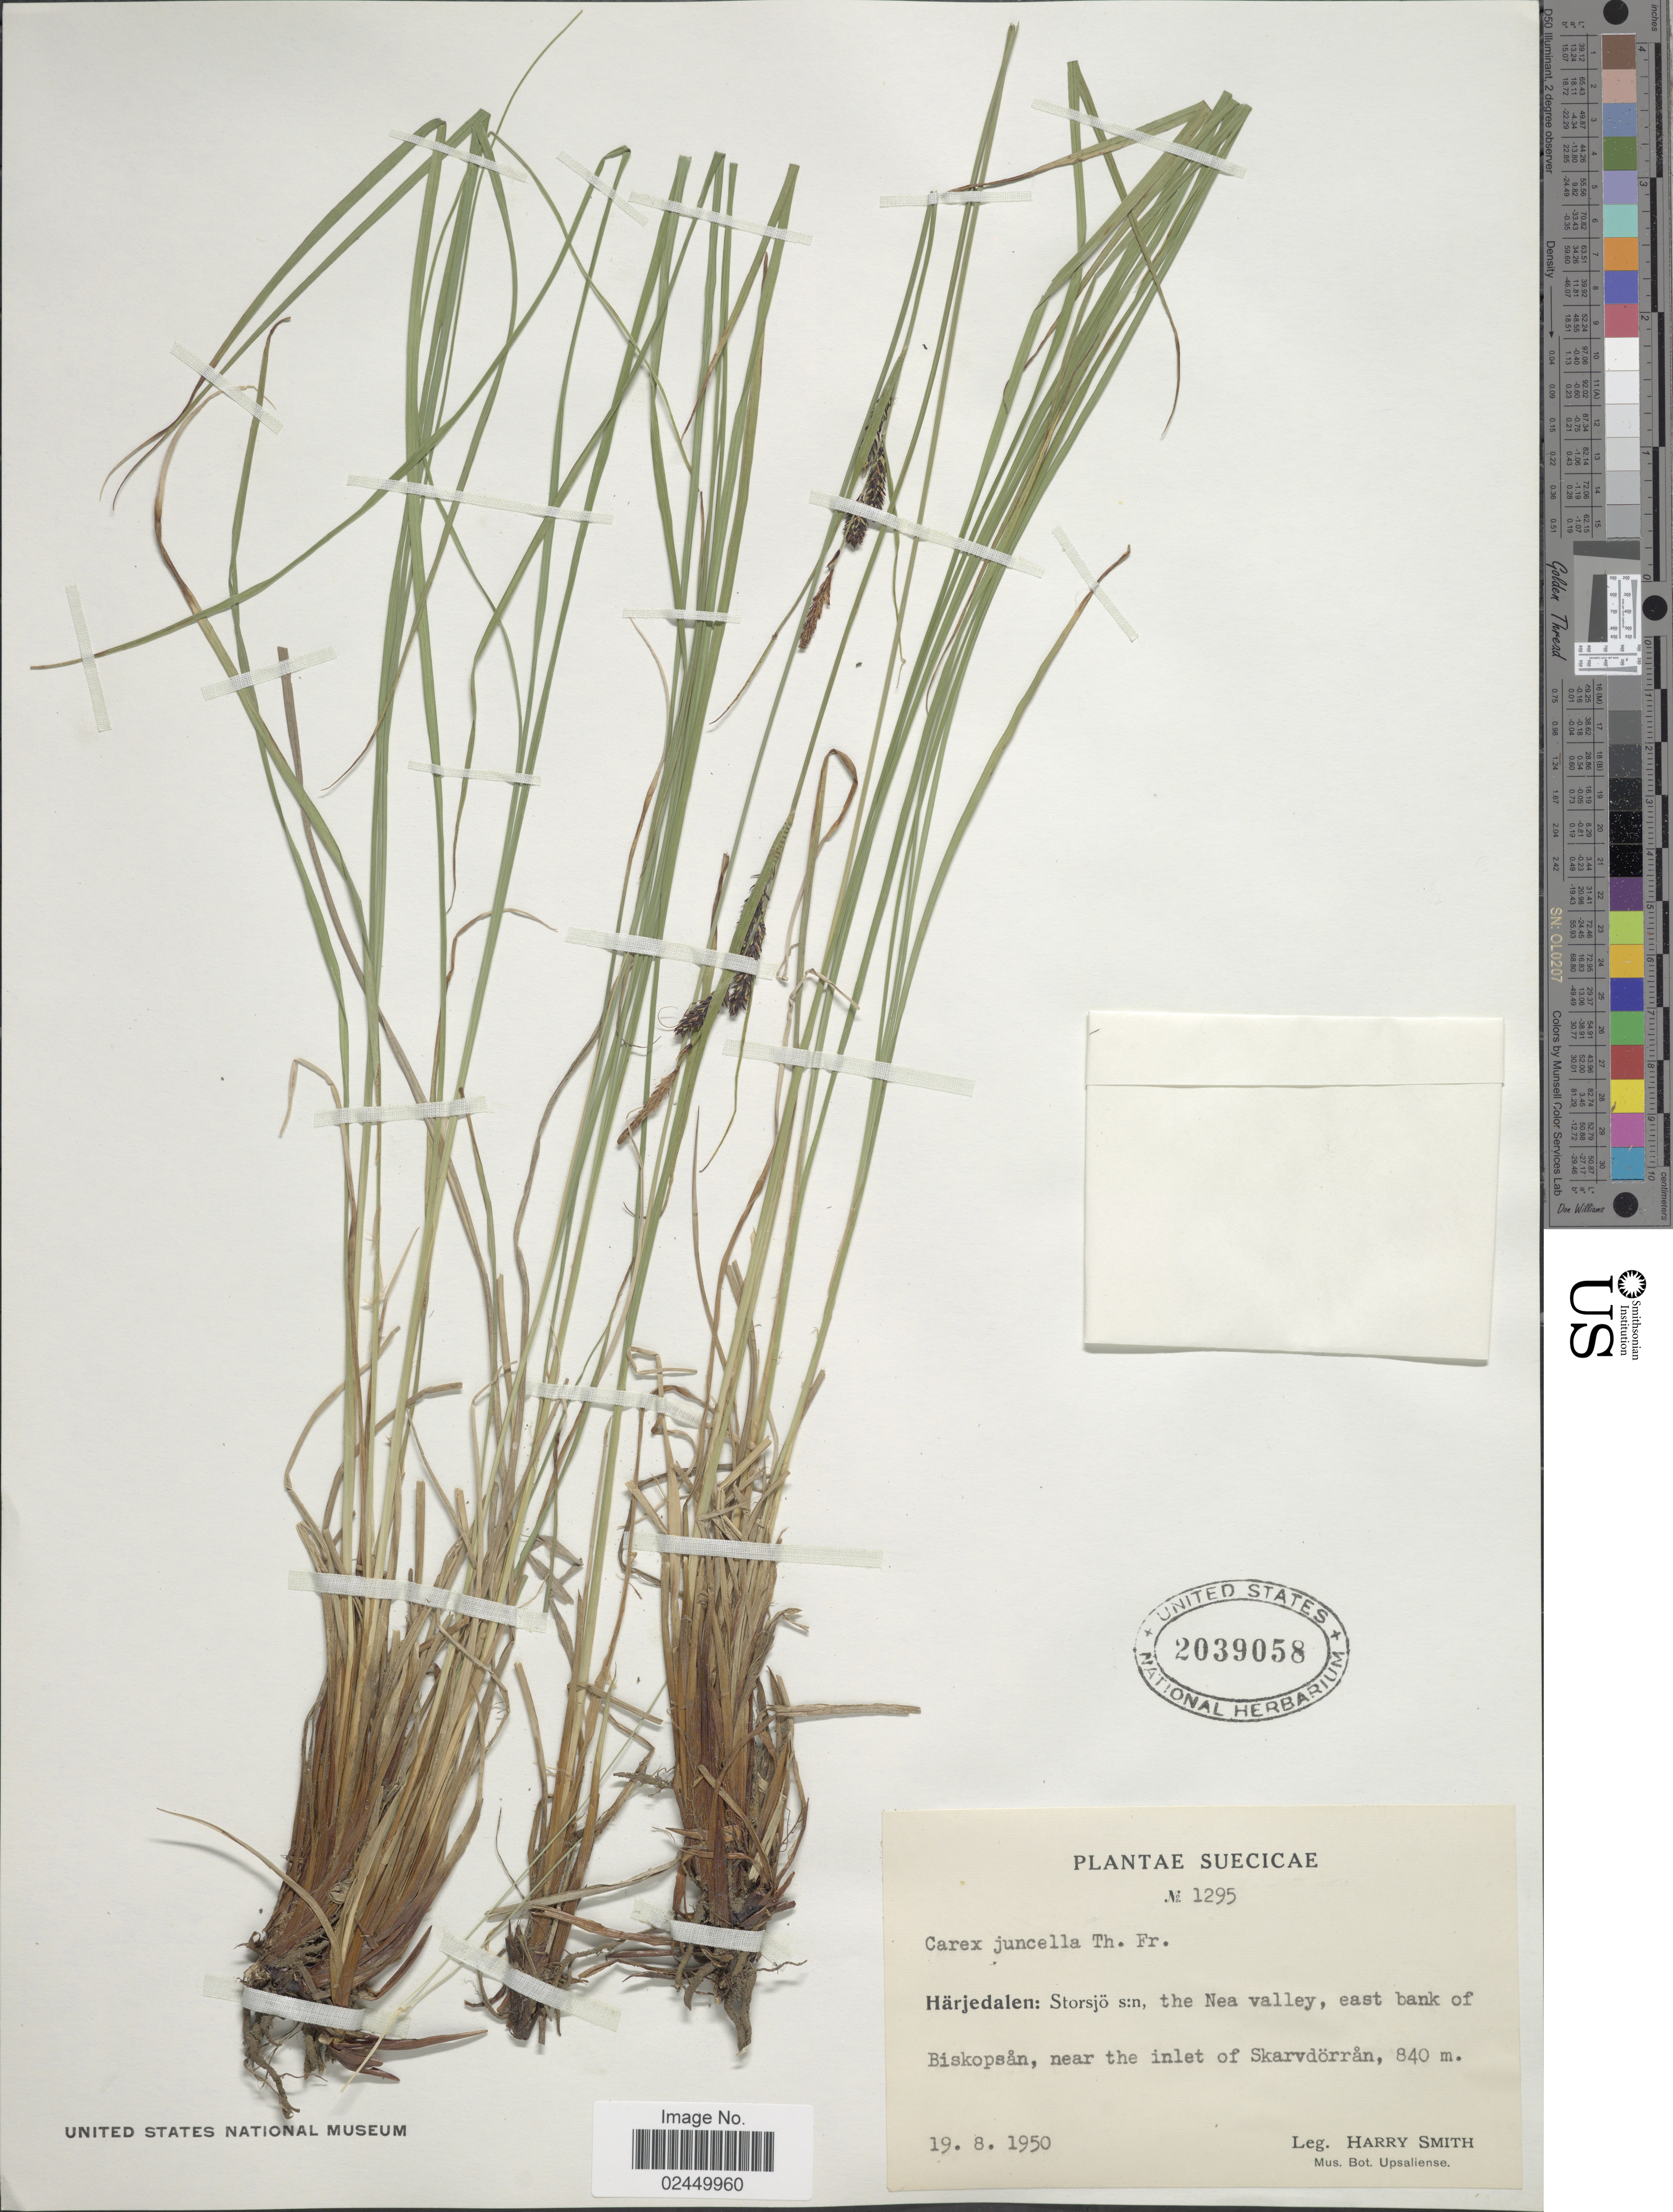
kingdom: Plantae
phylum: Tracheophyta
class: Liliopsida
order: Poales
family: Cyperaceae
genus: Carex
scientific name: Carex juncella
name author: (Fr.) Th. Fr.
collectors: H. Smith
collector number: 1295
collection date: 1950-08-19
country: Sweden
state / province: Jamtland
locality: Suecicae. Harjedalen: Storsjo s:n, the Nea valley, east bank of Biskopsan, near the inlet of Skarvdorran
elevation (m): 840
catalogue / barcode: US 2039058